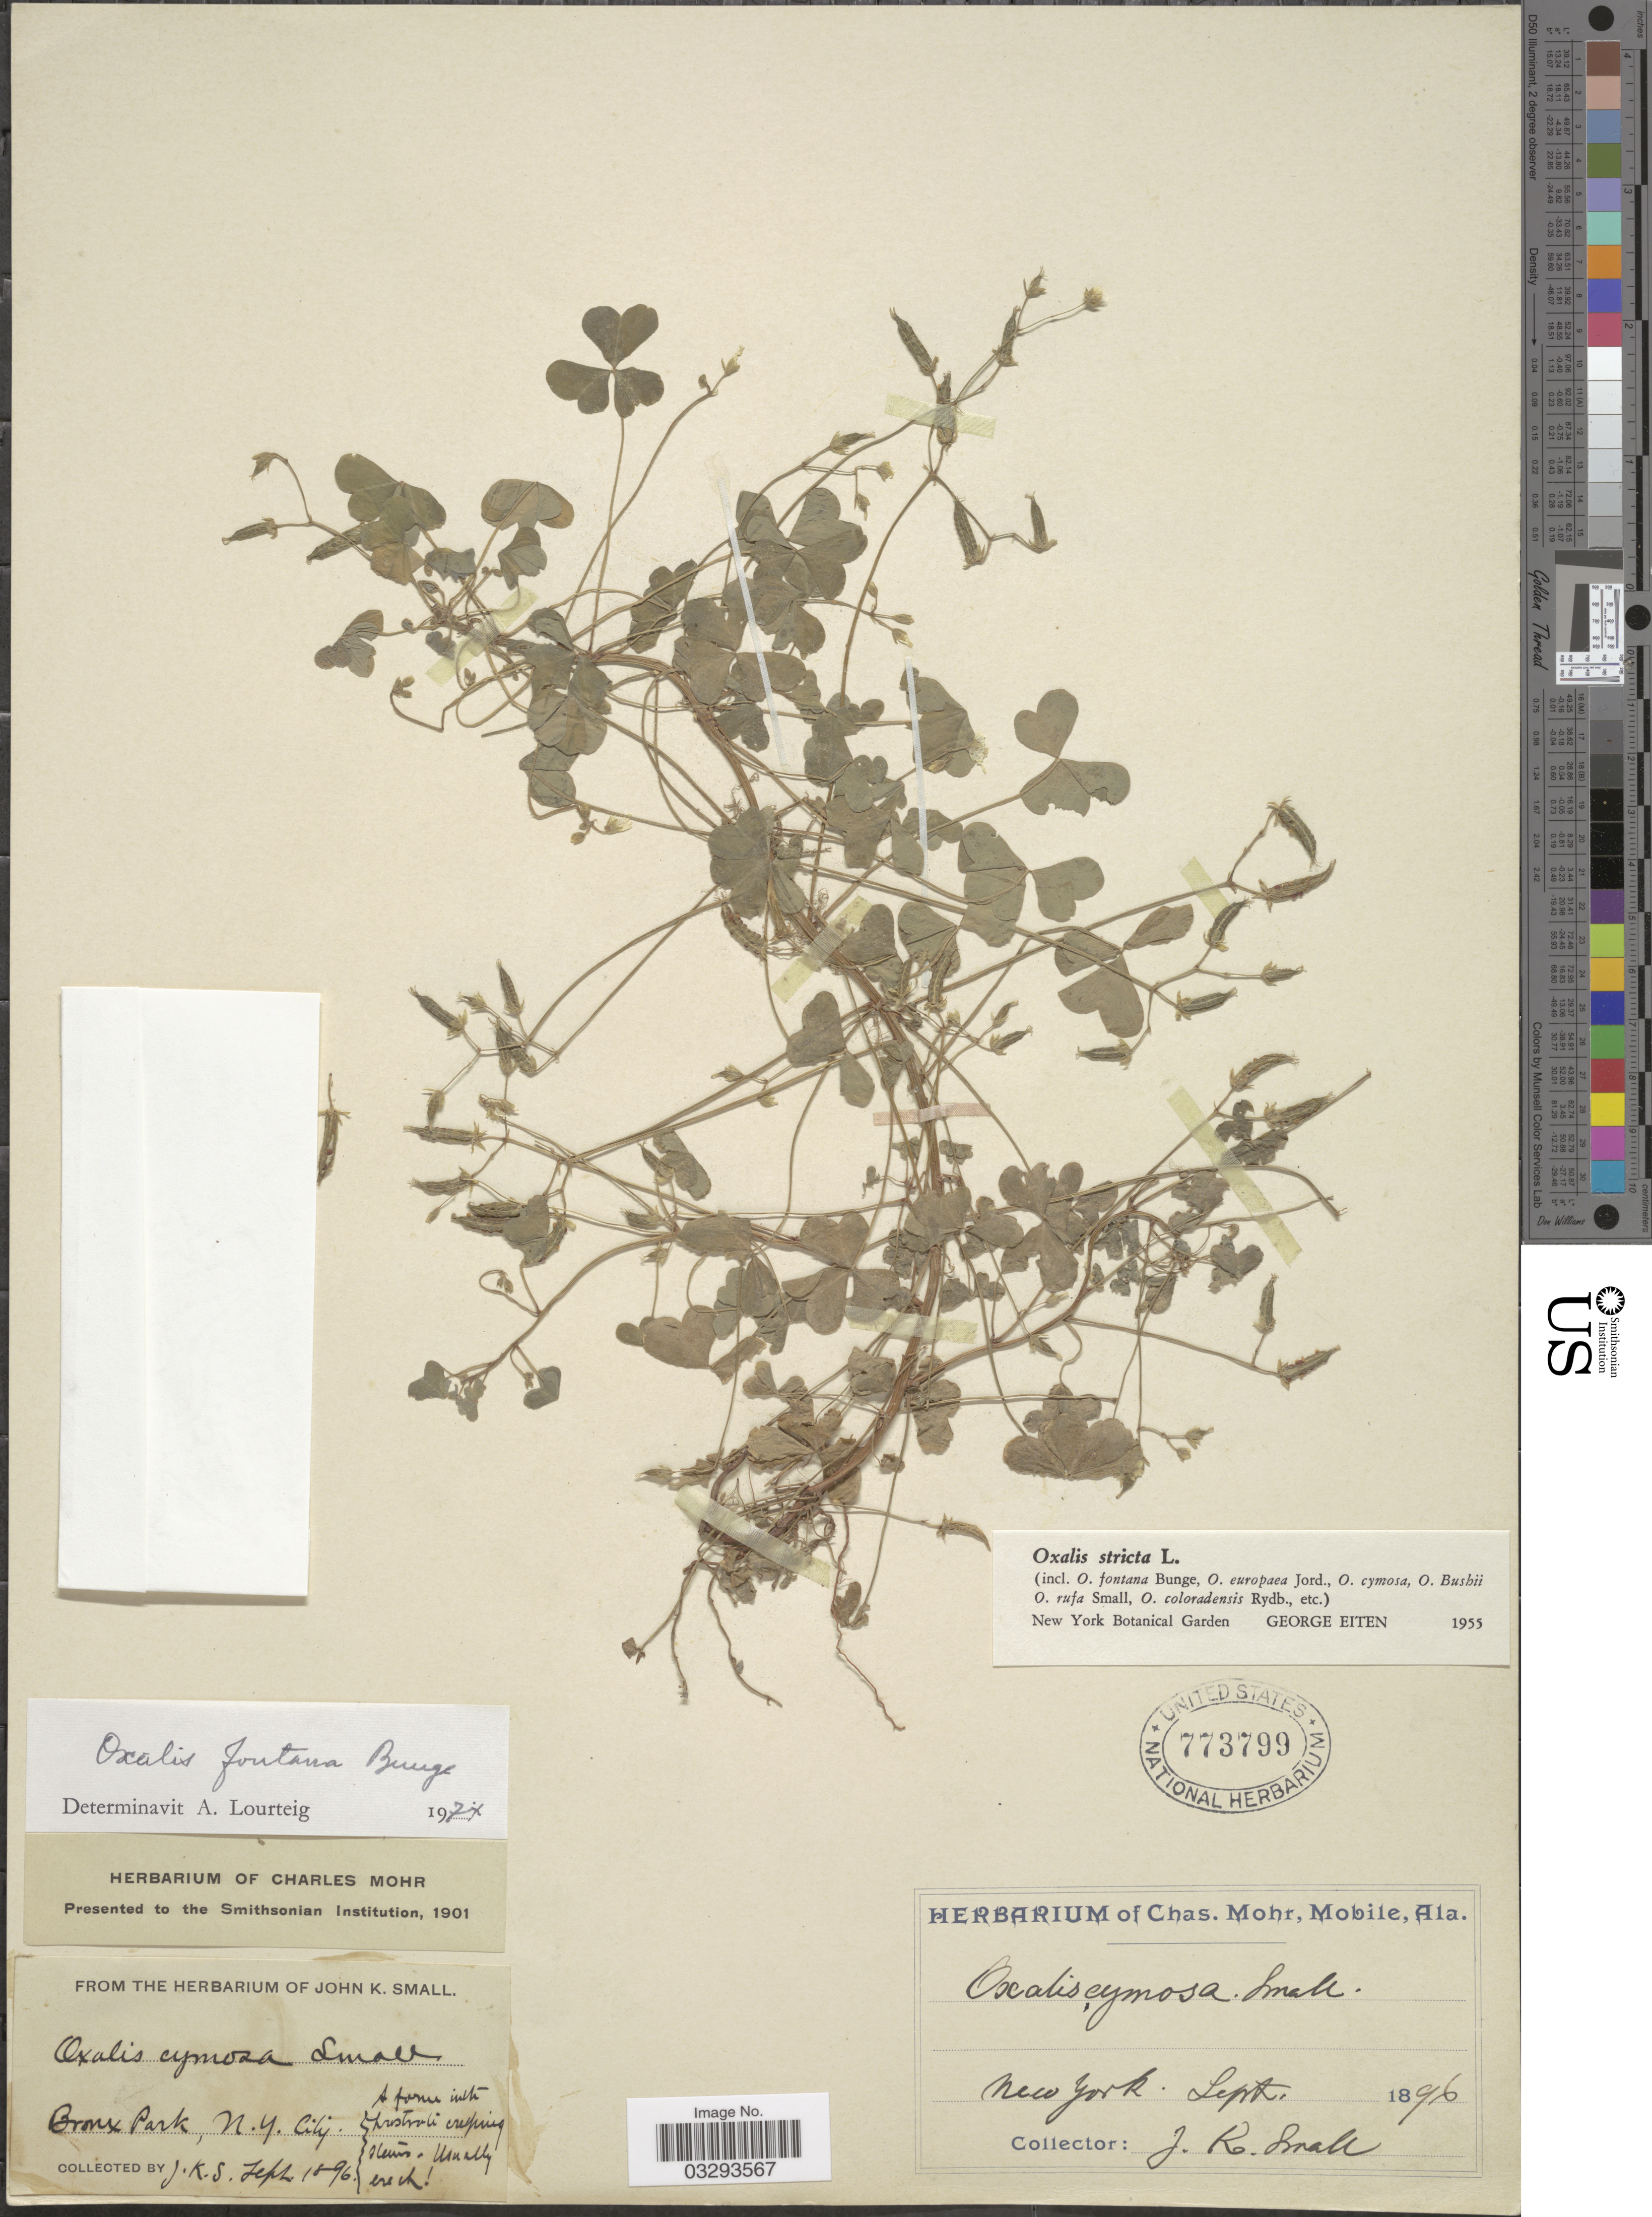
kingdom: Plantae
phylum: Tracheophyta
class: Magnoliopsida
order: Oxalidales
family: Oxalidaceae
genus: Oxalis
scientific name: Oxalis fontana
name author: Bunge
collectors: J. K. Small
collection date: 1896-09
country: United States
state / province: New York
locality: Bronx Park.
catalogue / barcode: US 773799